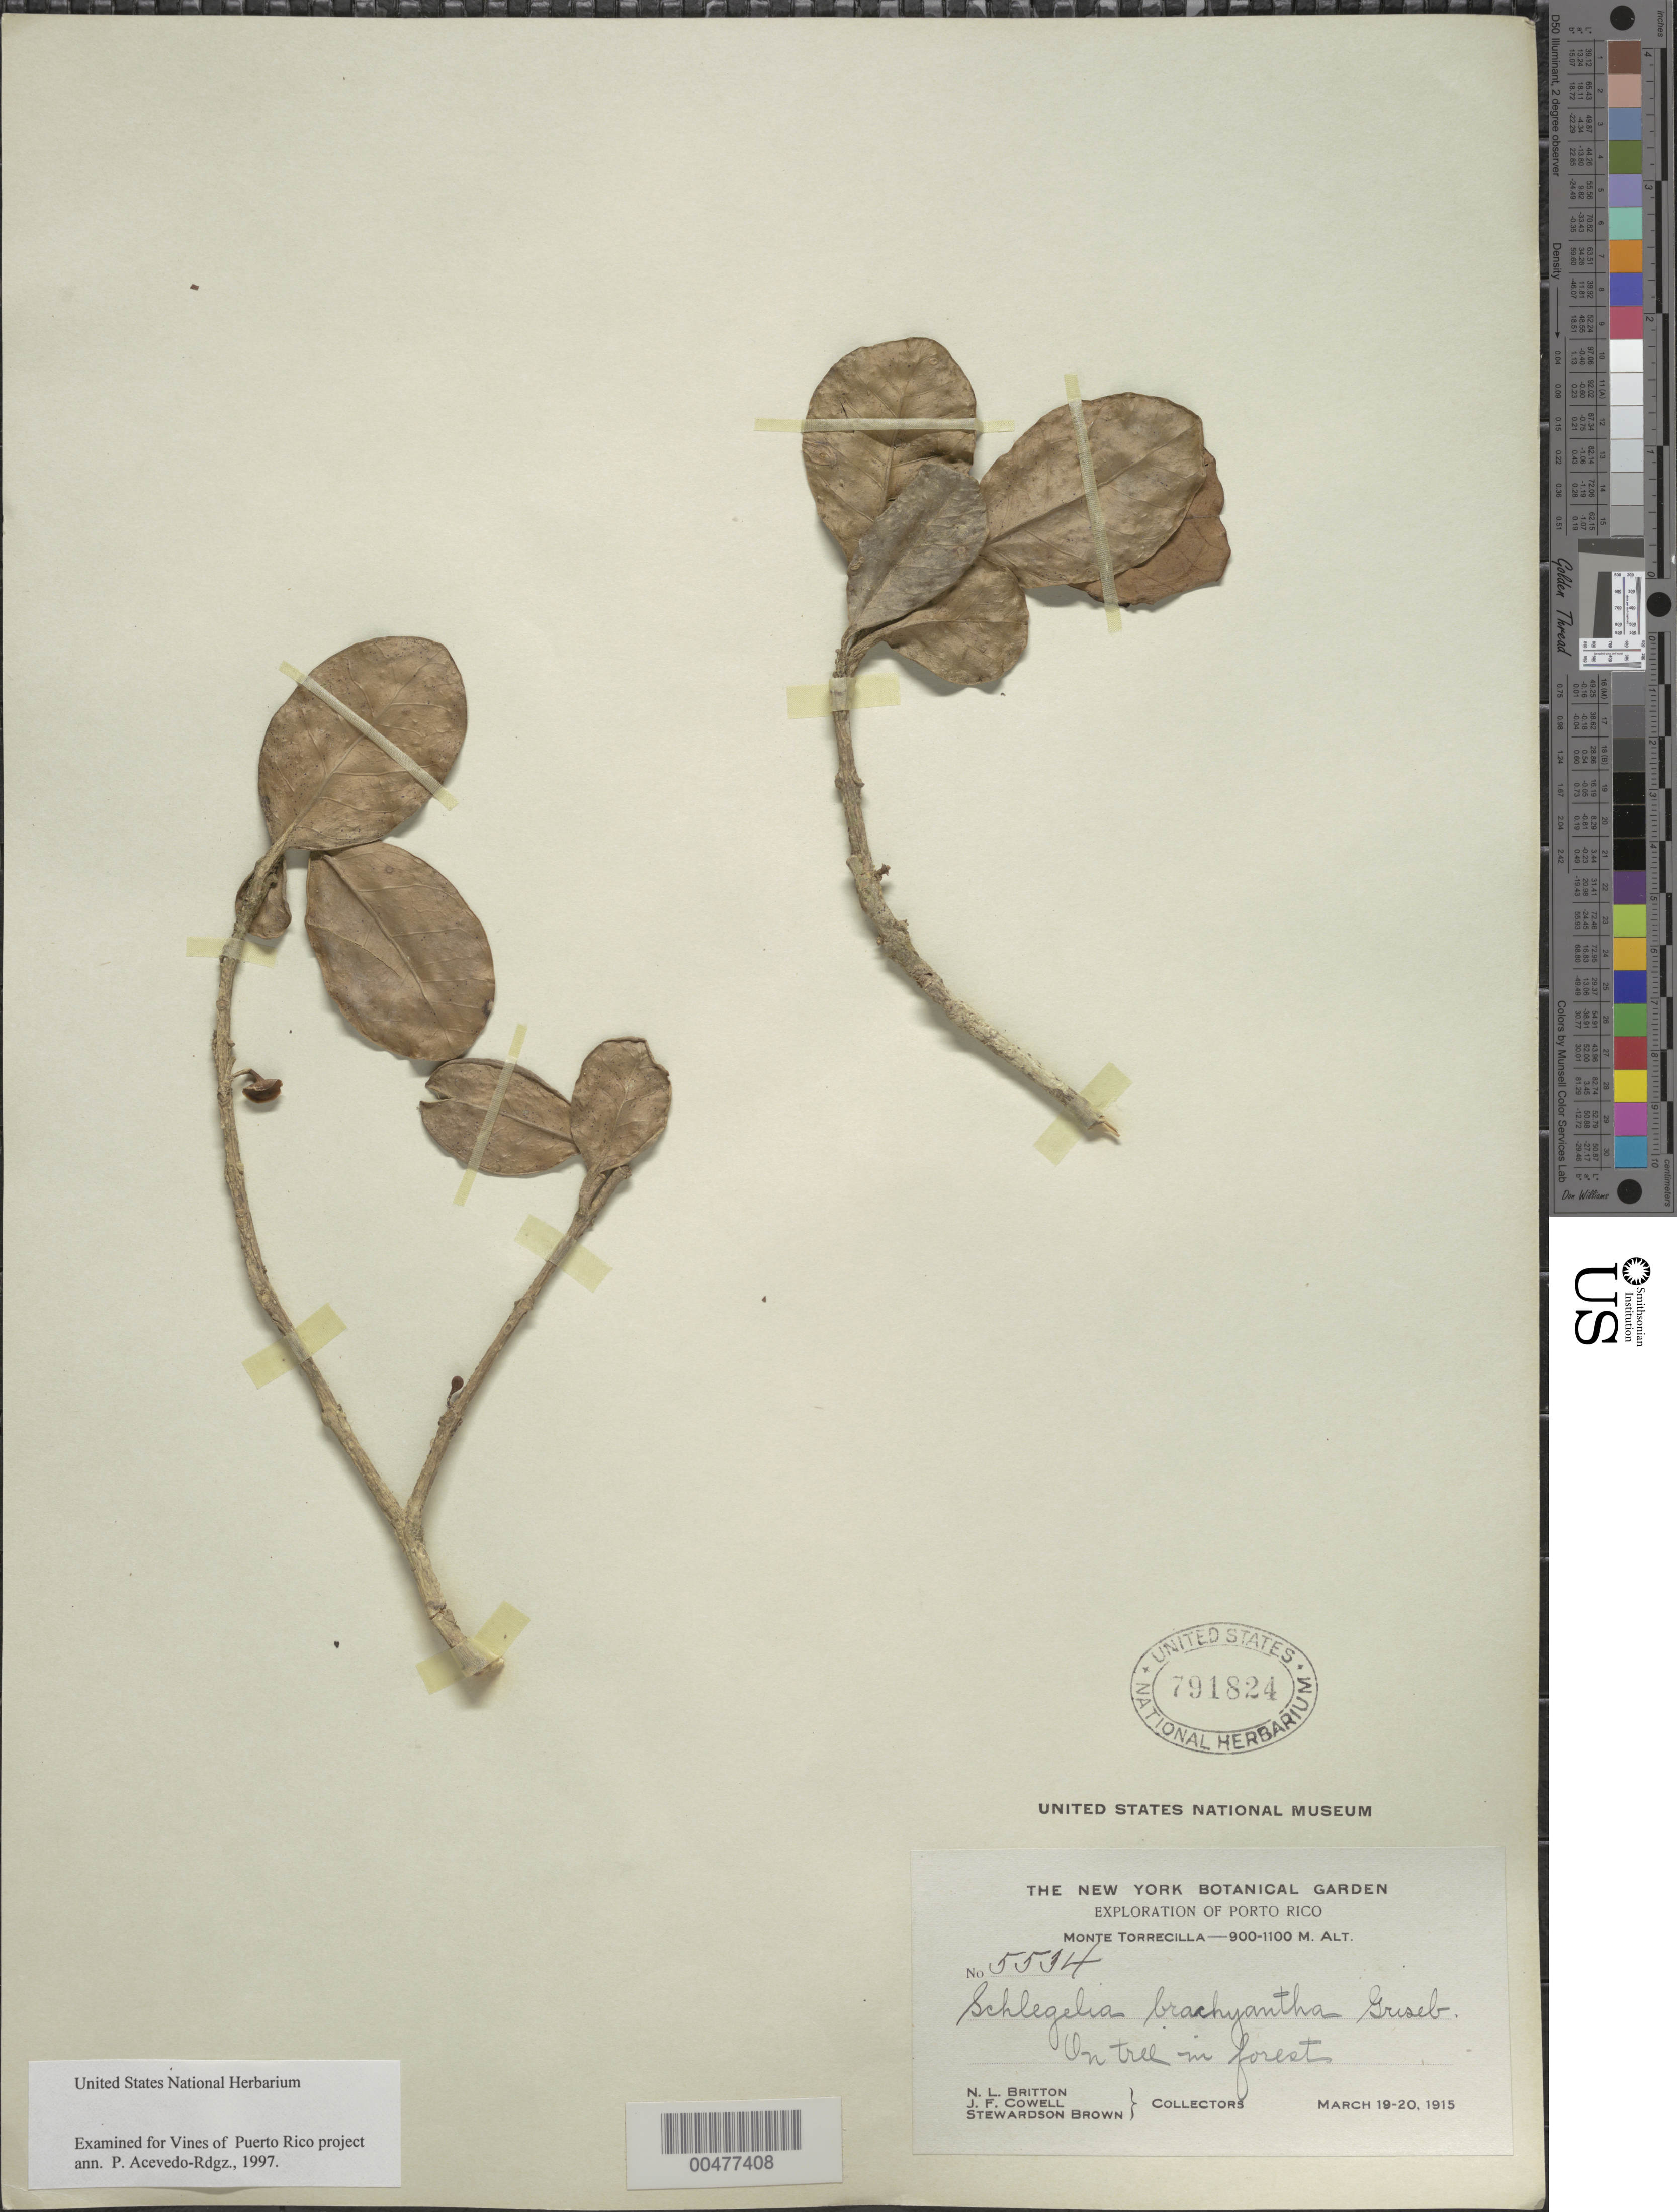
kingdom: Plantae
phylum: Tracheophyta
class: Magnoliopsida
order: Lamiales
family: Schlegeliaceae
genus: Schlegelia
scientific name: Schlegelia brachyantha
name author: Griseb.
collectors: N. Britton, J. F. Cowell, M. S. Brown & -. Stewardson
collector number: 5534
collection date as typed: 19 Mar 1915 to 20 Mar 1915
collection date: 1915-03-19/1915-03-20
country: Puerto Rico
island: Greater Antilles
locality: On tree in forest.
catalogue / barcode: US 791824